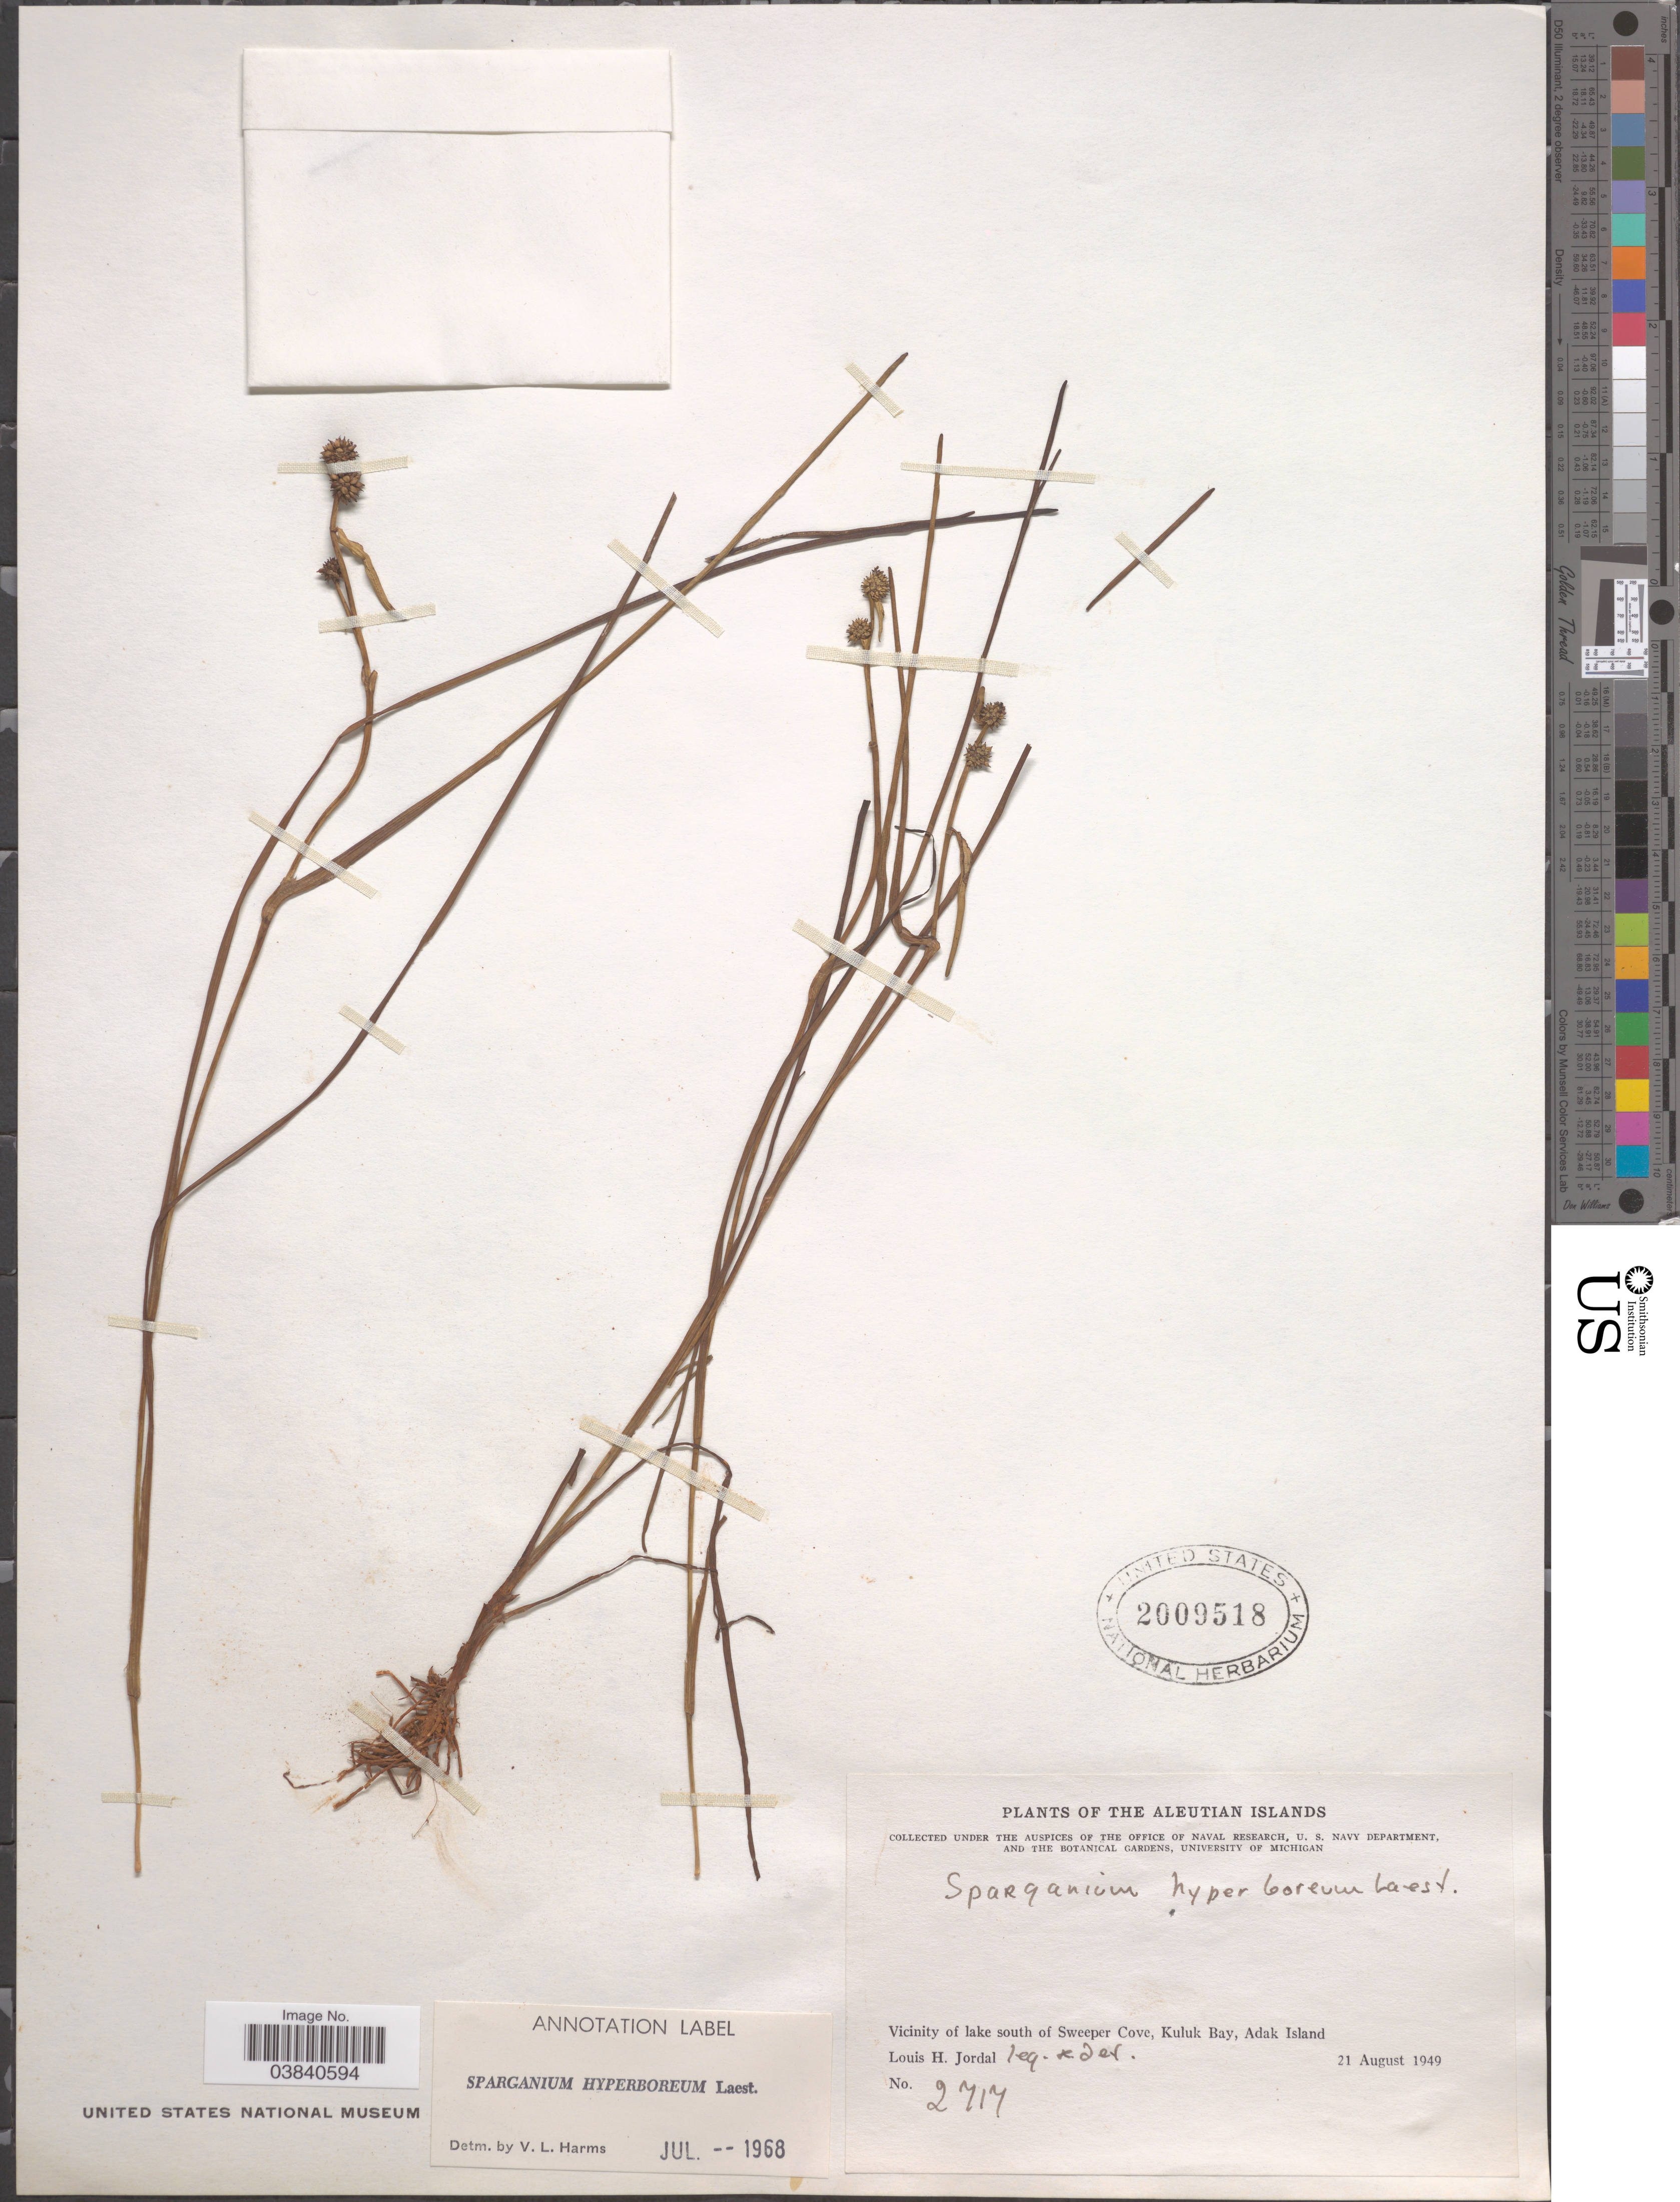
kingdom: Plantae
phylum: Tracheophyta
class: Liliopsida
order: Poales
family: Typhaceae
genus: Sparganium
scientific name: Sparganium hyperboreum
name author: Beurl. ex Laest.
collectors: L. Jordal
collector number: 2717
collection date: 1949-08-21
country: United States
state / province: Alaska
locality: Aleutian Islands. Vicinity of lake south of Sweeper Cove, Kuluk Bay, Adak Island.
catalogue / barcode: US 2009518